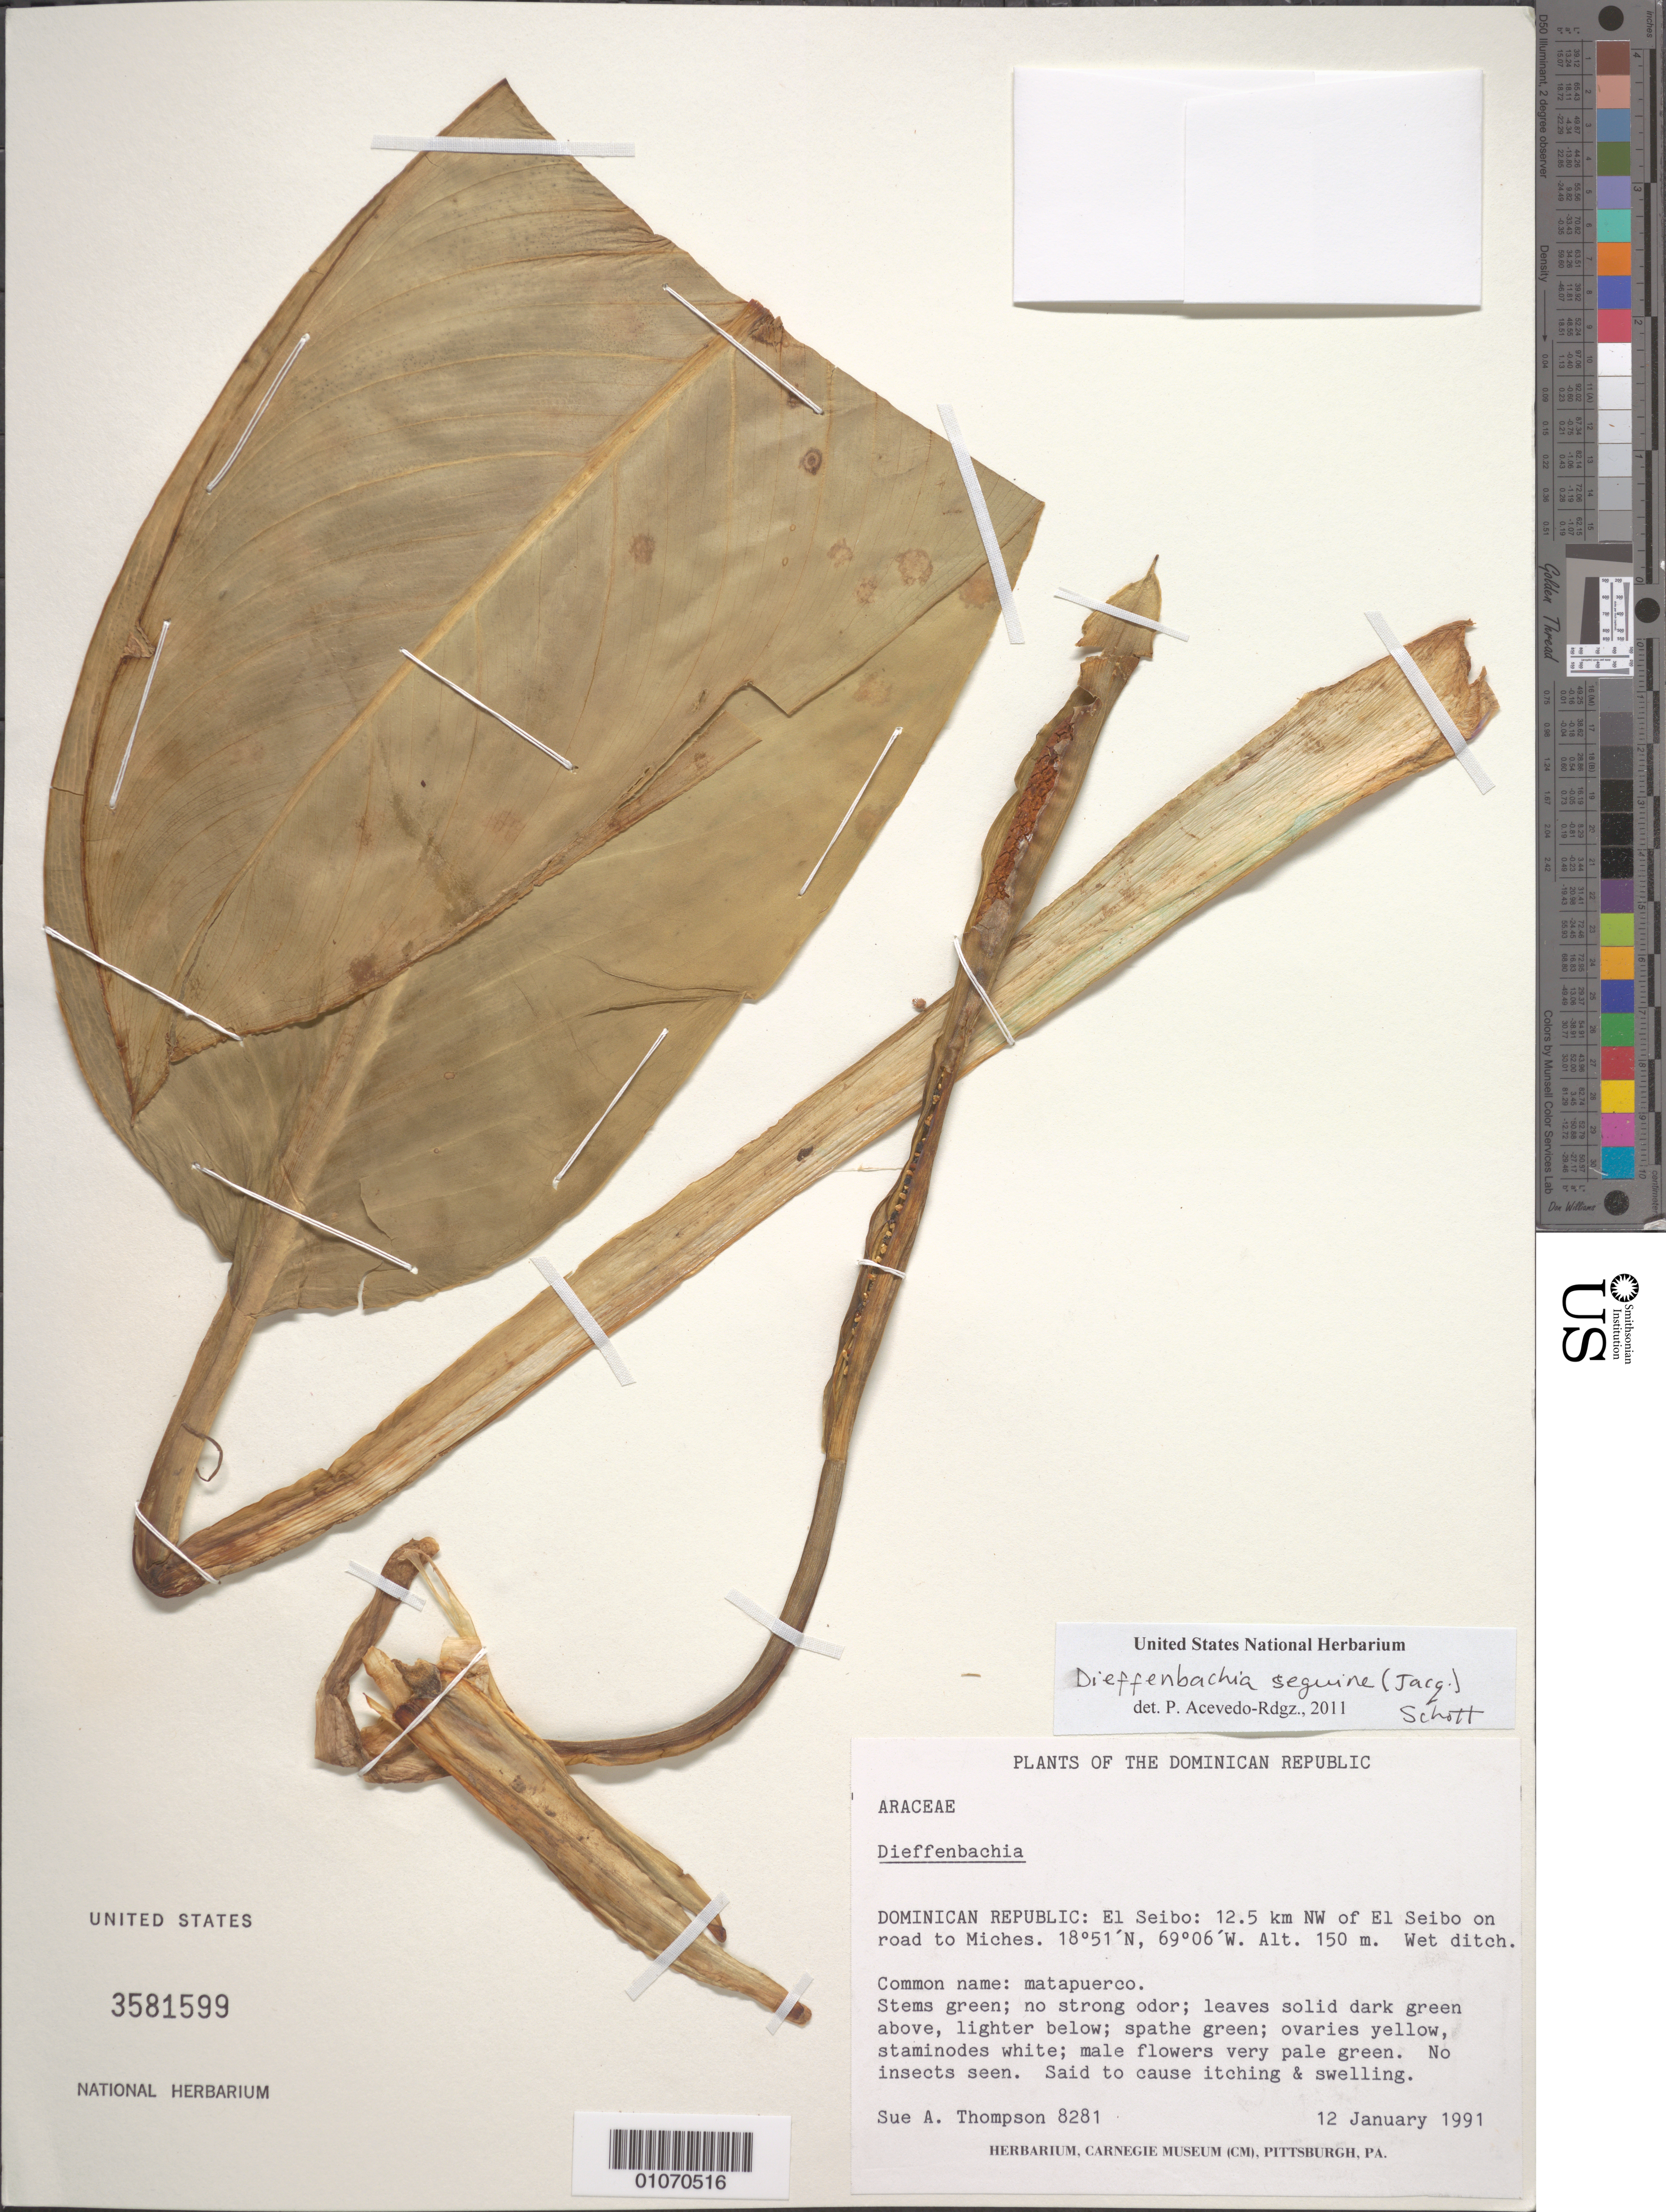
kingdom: Plantae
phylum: Tracheophyta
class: Liliopsida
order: Alismatales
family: Araceae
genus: Dieffenbachia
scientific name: Dieffenbachia seguine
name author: (Jacq.) Schott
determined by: Acevedo-Rodríguez, P., (BOT), Smithsonian Institution - National Museum of Natural History (UNITED STATES)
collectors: S. A. Thompson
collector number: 8281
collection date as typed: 12 Jan 1991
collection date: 1991-01-12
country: Dominican Republic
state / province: El Seibo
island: Hispaniola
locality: El Seibo, 12.5 km NW of on road to Miches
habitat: Wet ditch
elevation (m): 150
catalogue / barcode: US 3581599